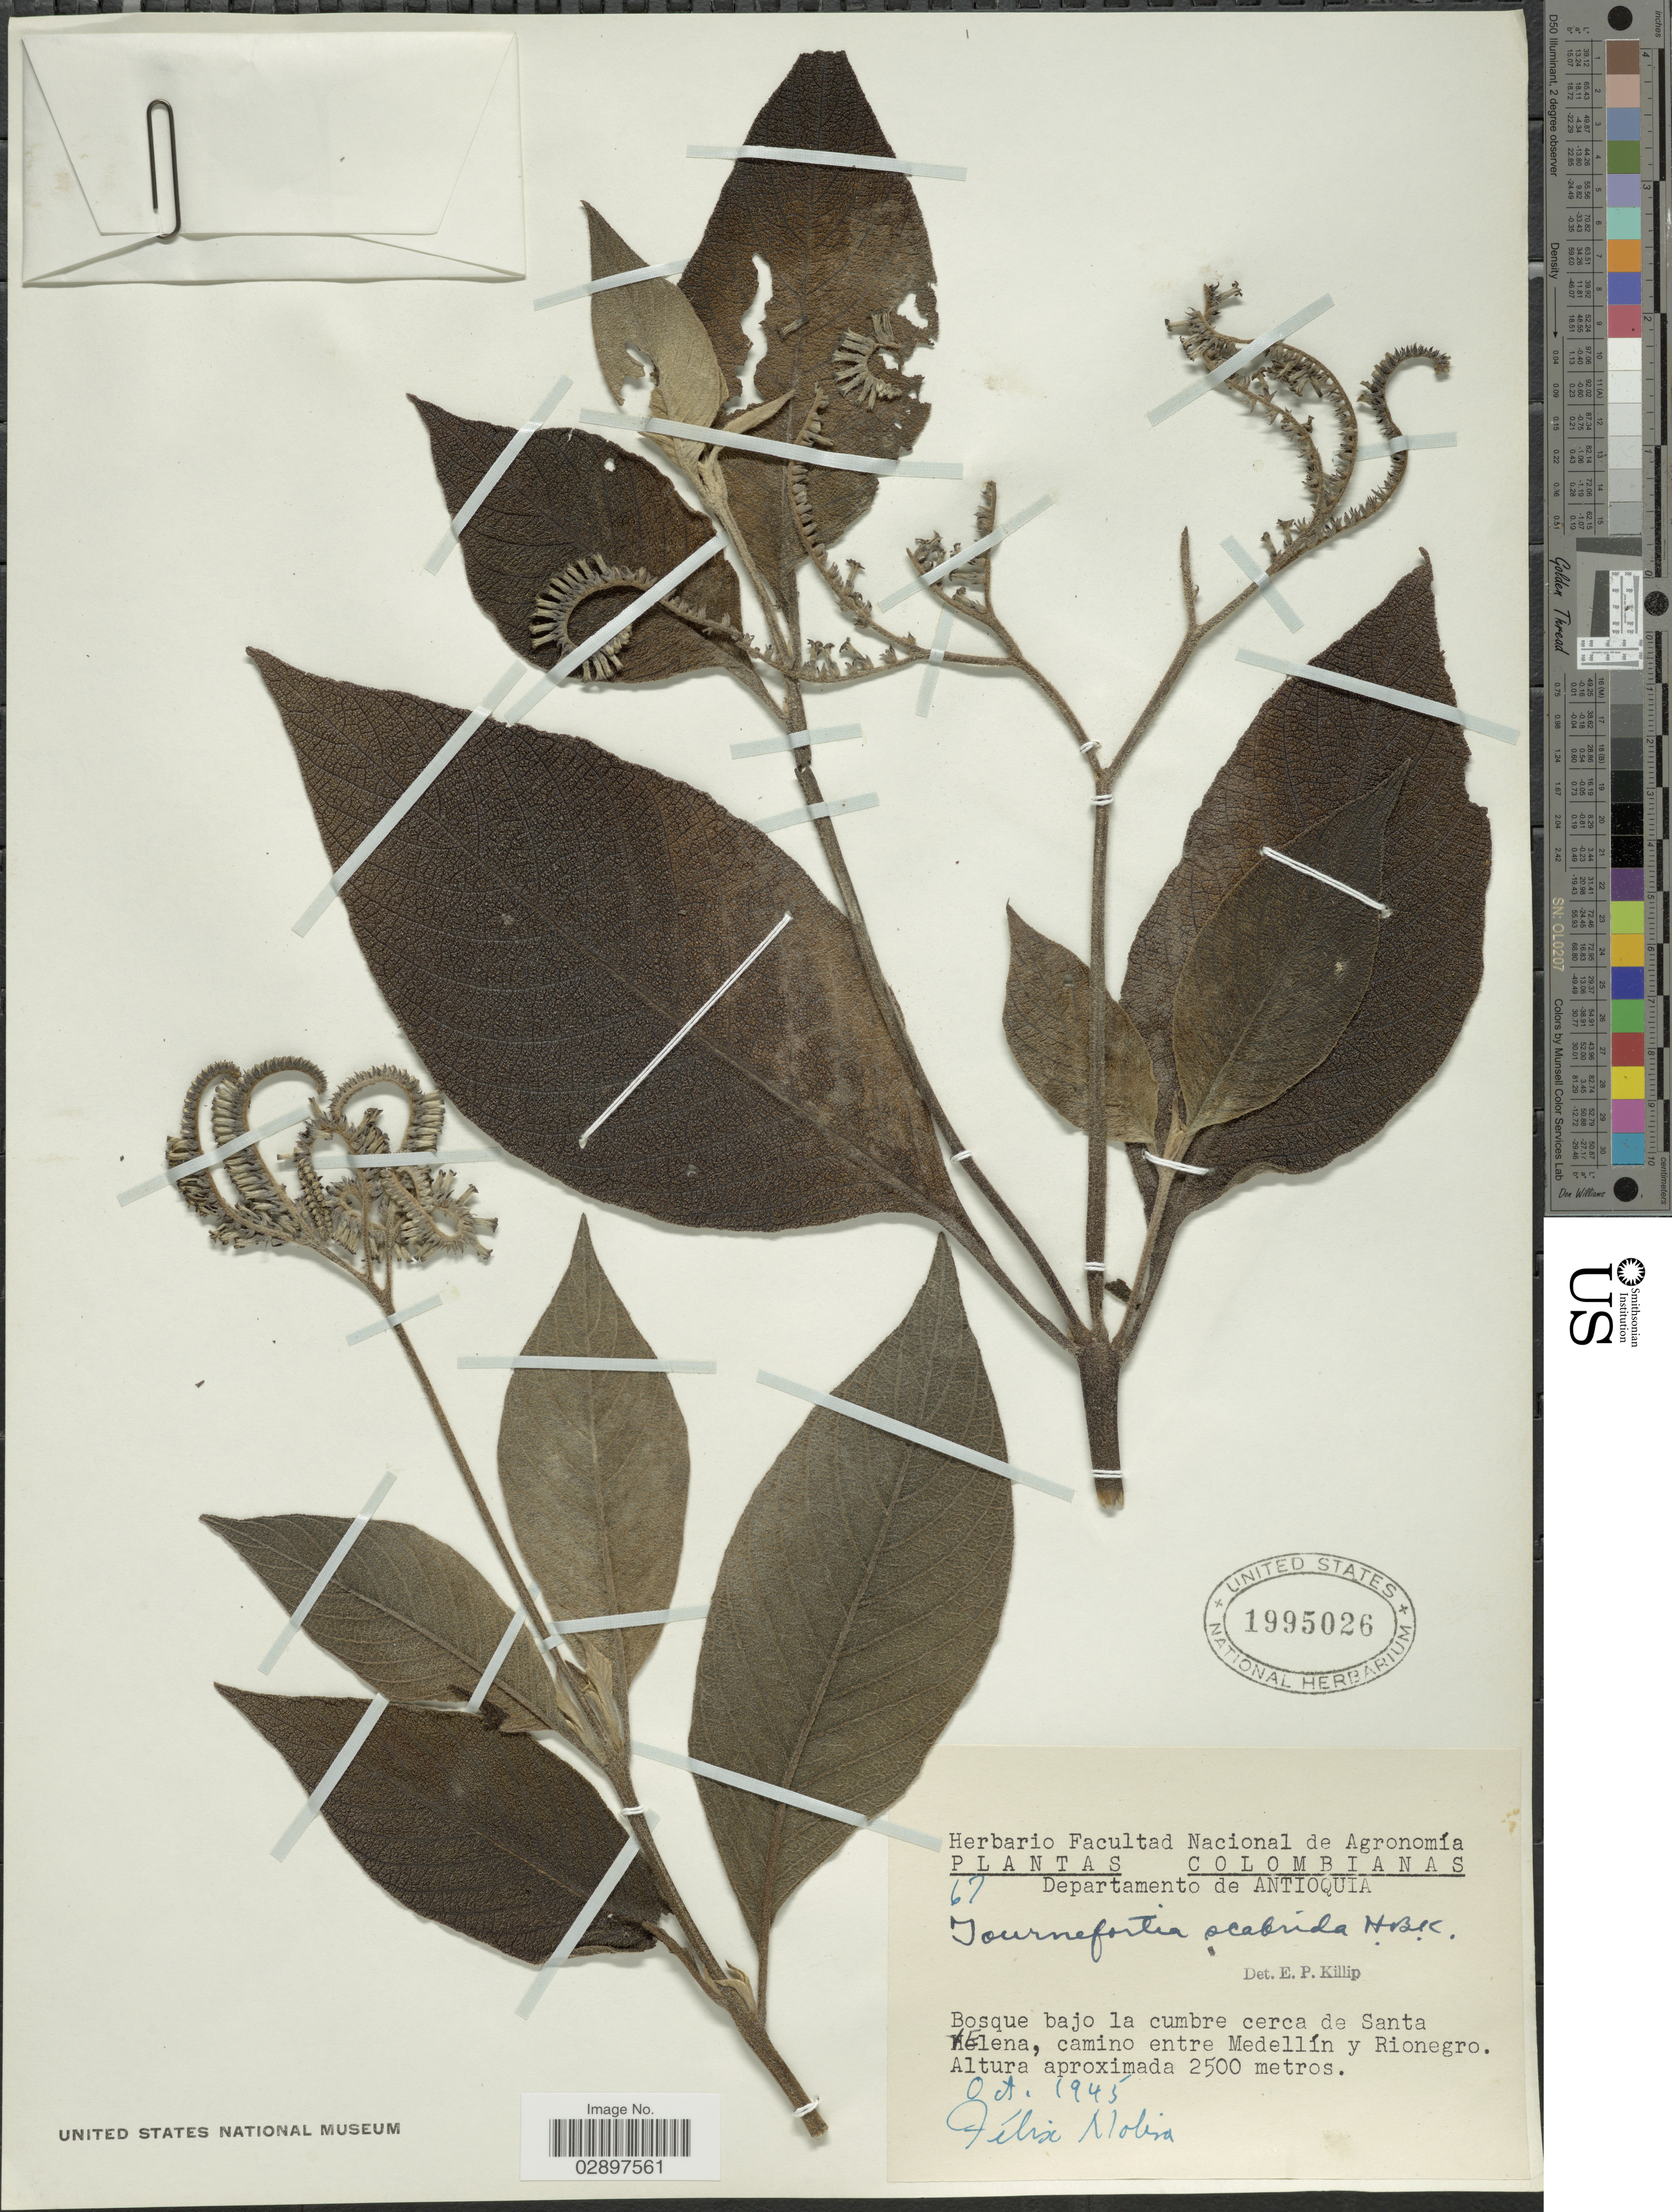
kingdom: Plantae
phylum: Tracheophyta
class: Magnoliopsida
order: Boraginales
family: Heliotropiaceae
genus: Tournefortia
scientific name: Tournefortia scabrida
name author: Kunth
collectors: F. Molina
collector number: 67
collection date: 1945-10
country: Colombia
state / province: Antioquia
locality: Departamento de Antioquia. Camino entre Medellín y Rionegro.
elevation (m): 2500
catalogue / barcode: US 1995026